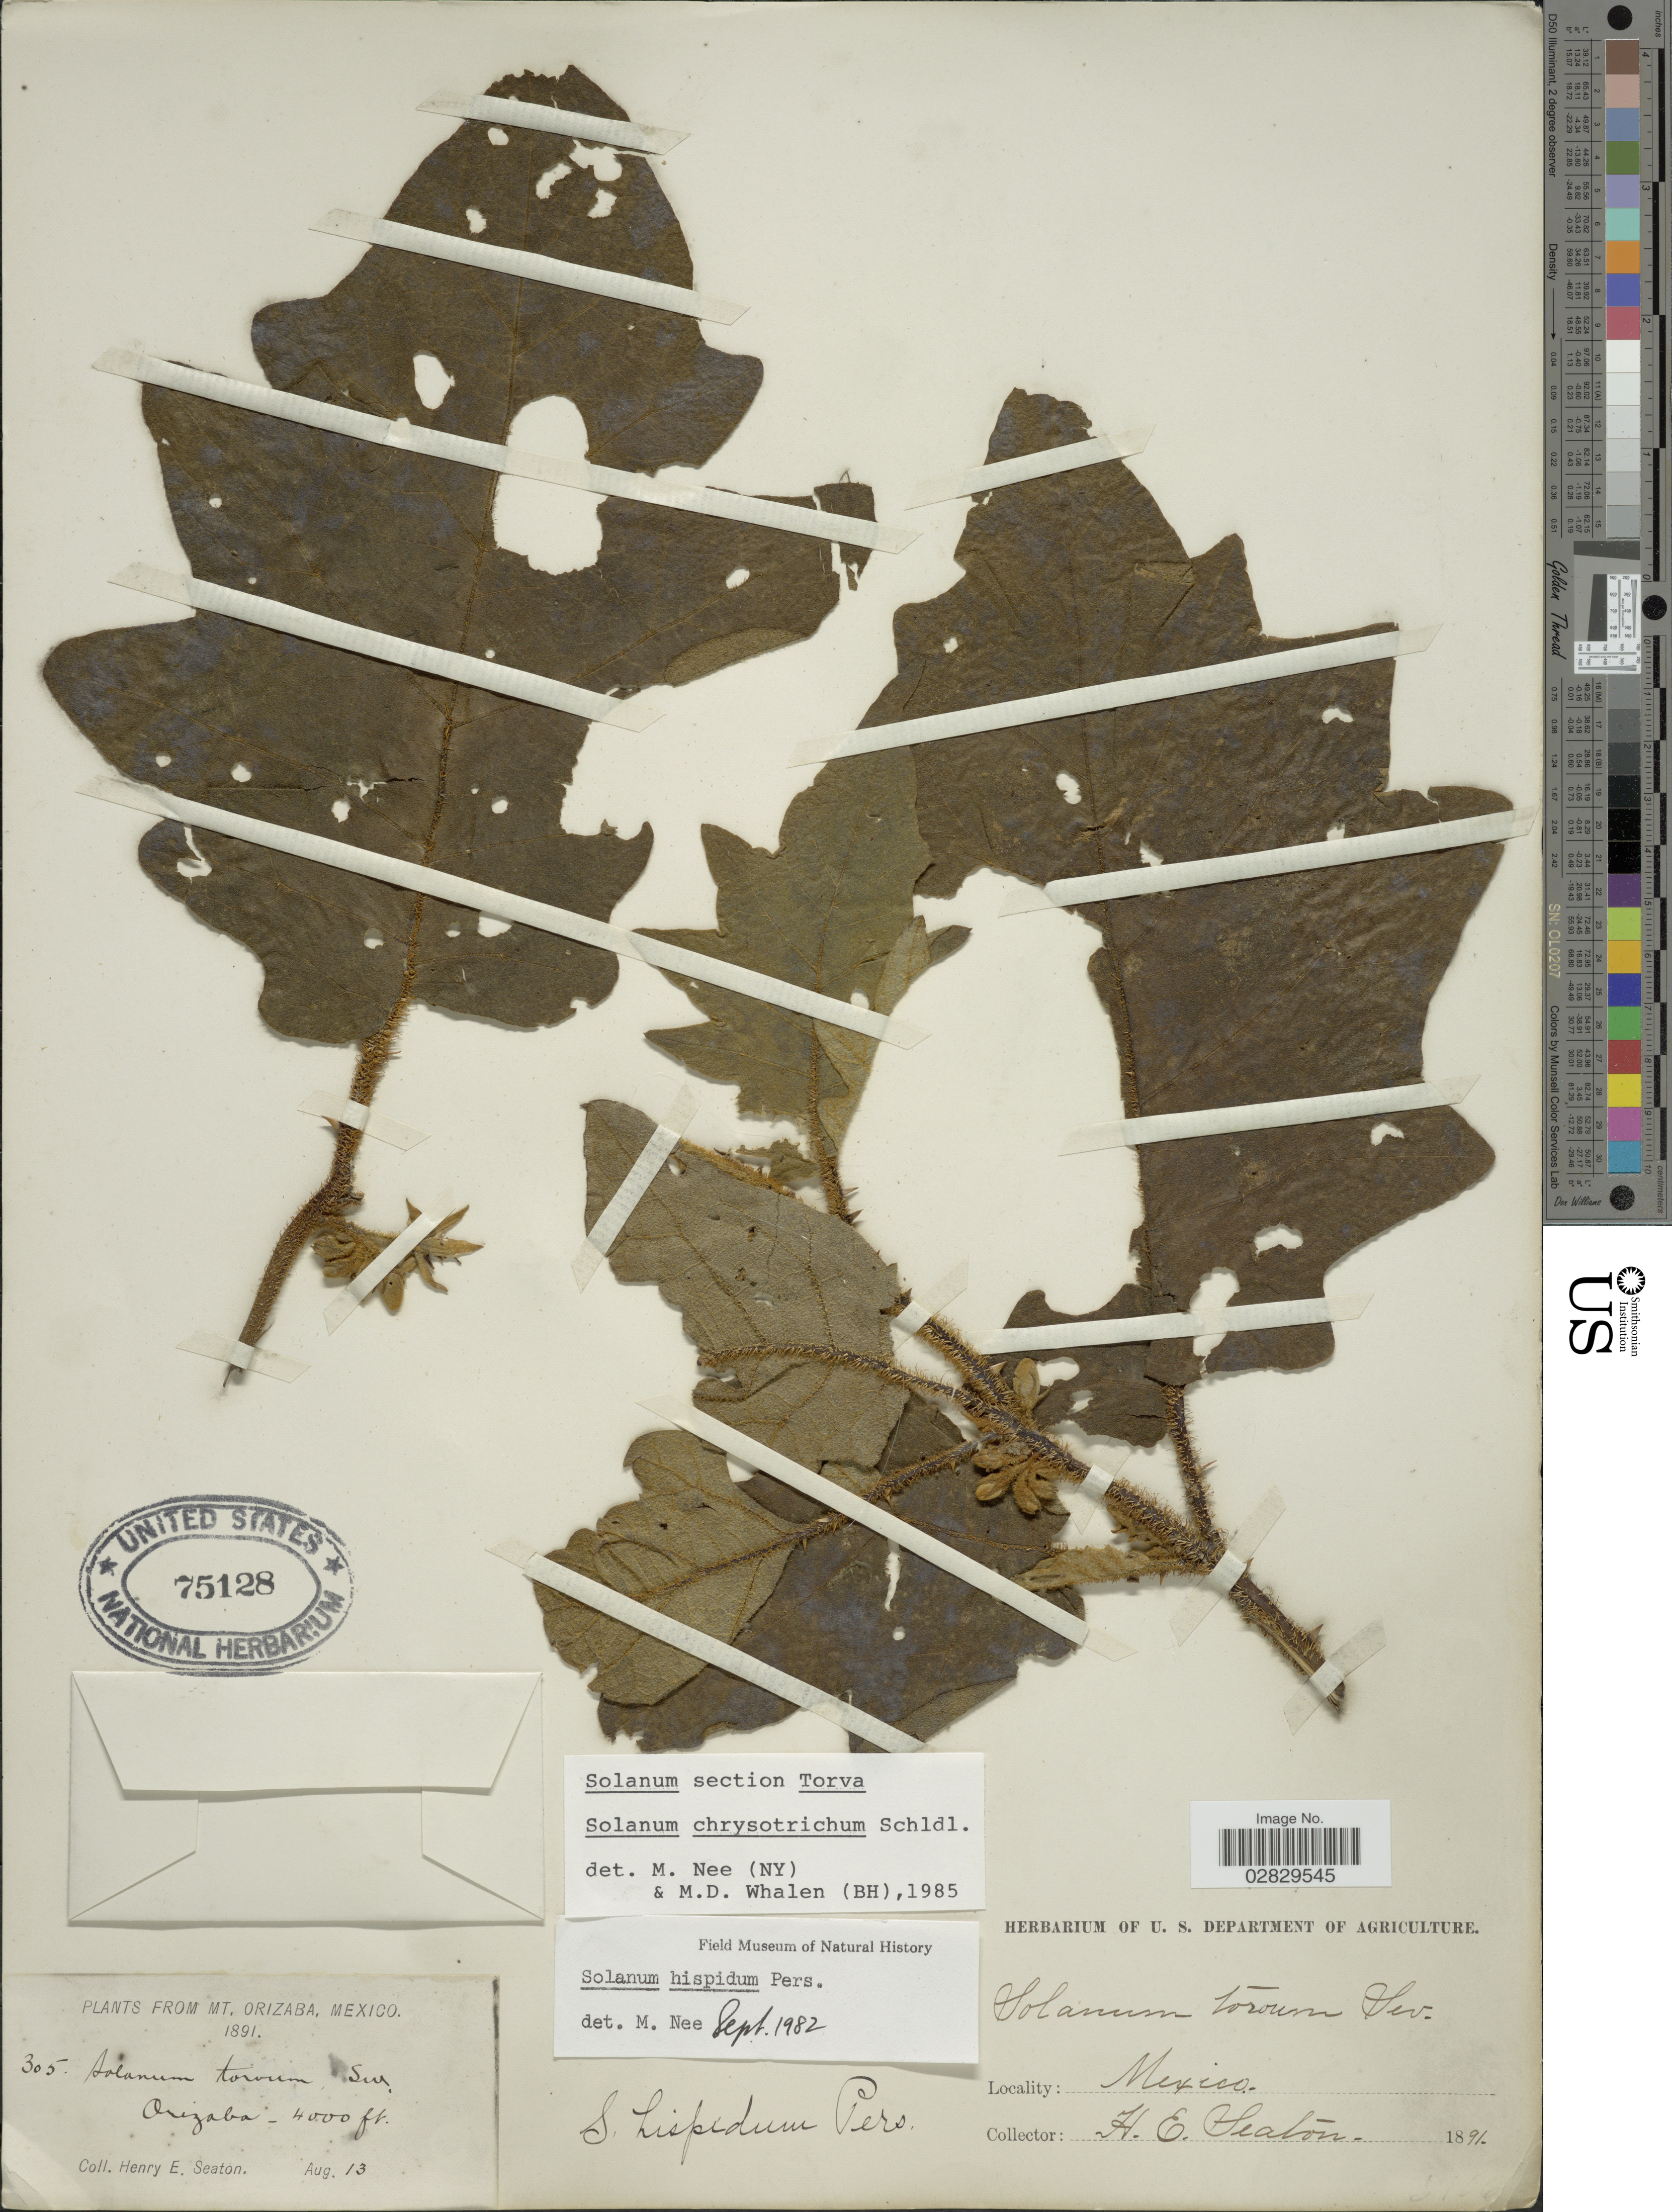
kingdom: Plantae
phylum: Tracheophyta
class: Magnoliopsida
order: Solanales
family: Solanaceae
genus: Solanum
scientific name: Solanum chrysotrichum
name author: Schltdl.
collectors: H. E. Seaton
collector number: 305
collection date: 1891-08-13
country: Mexico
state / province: Veracruz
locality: Mt. Orizaba. Orizaba.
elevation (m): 1219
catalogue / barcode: US 75128